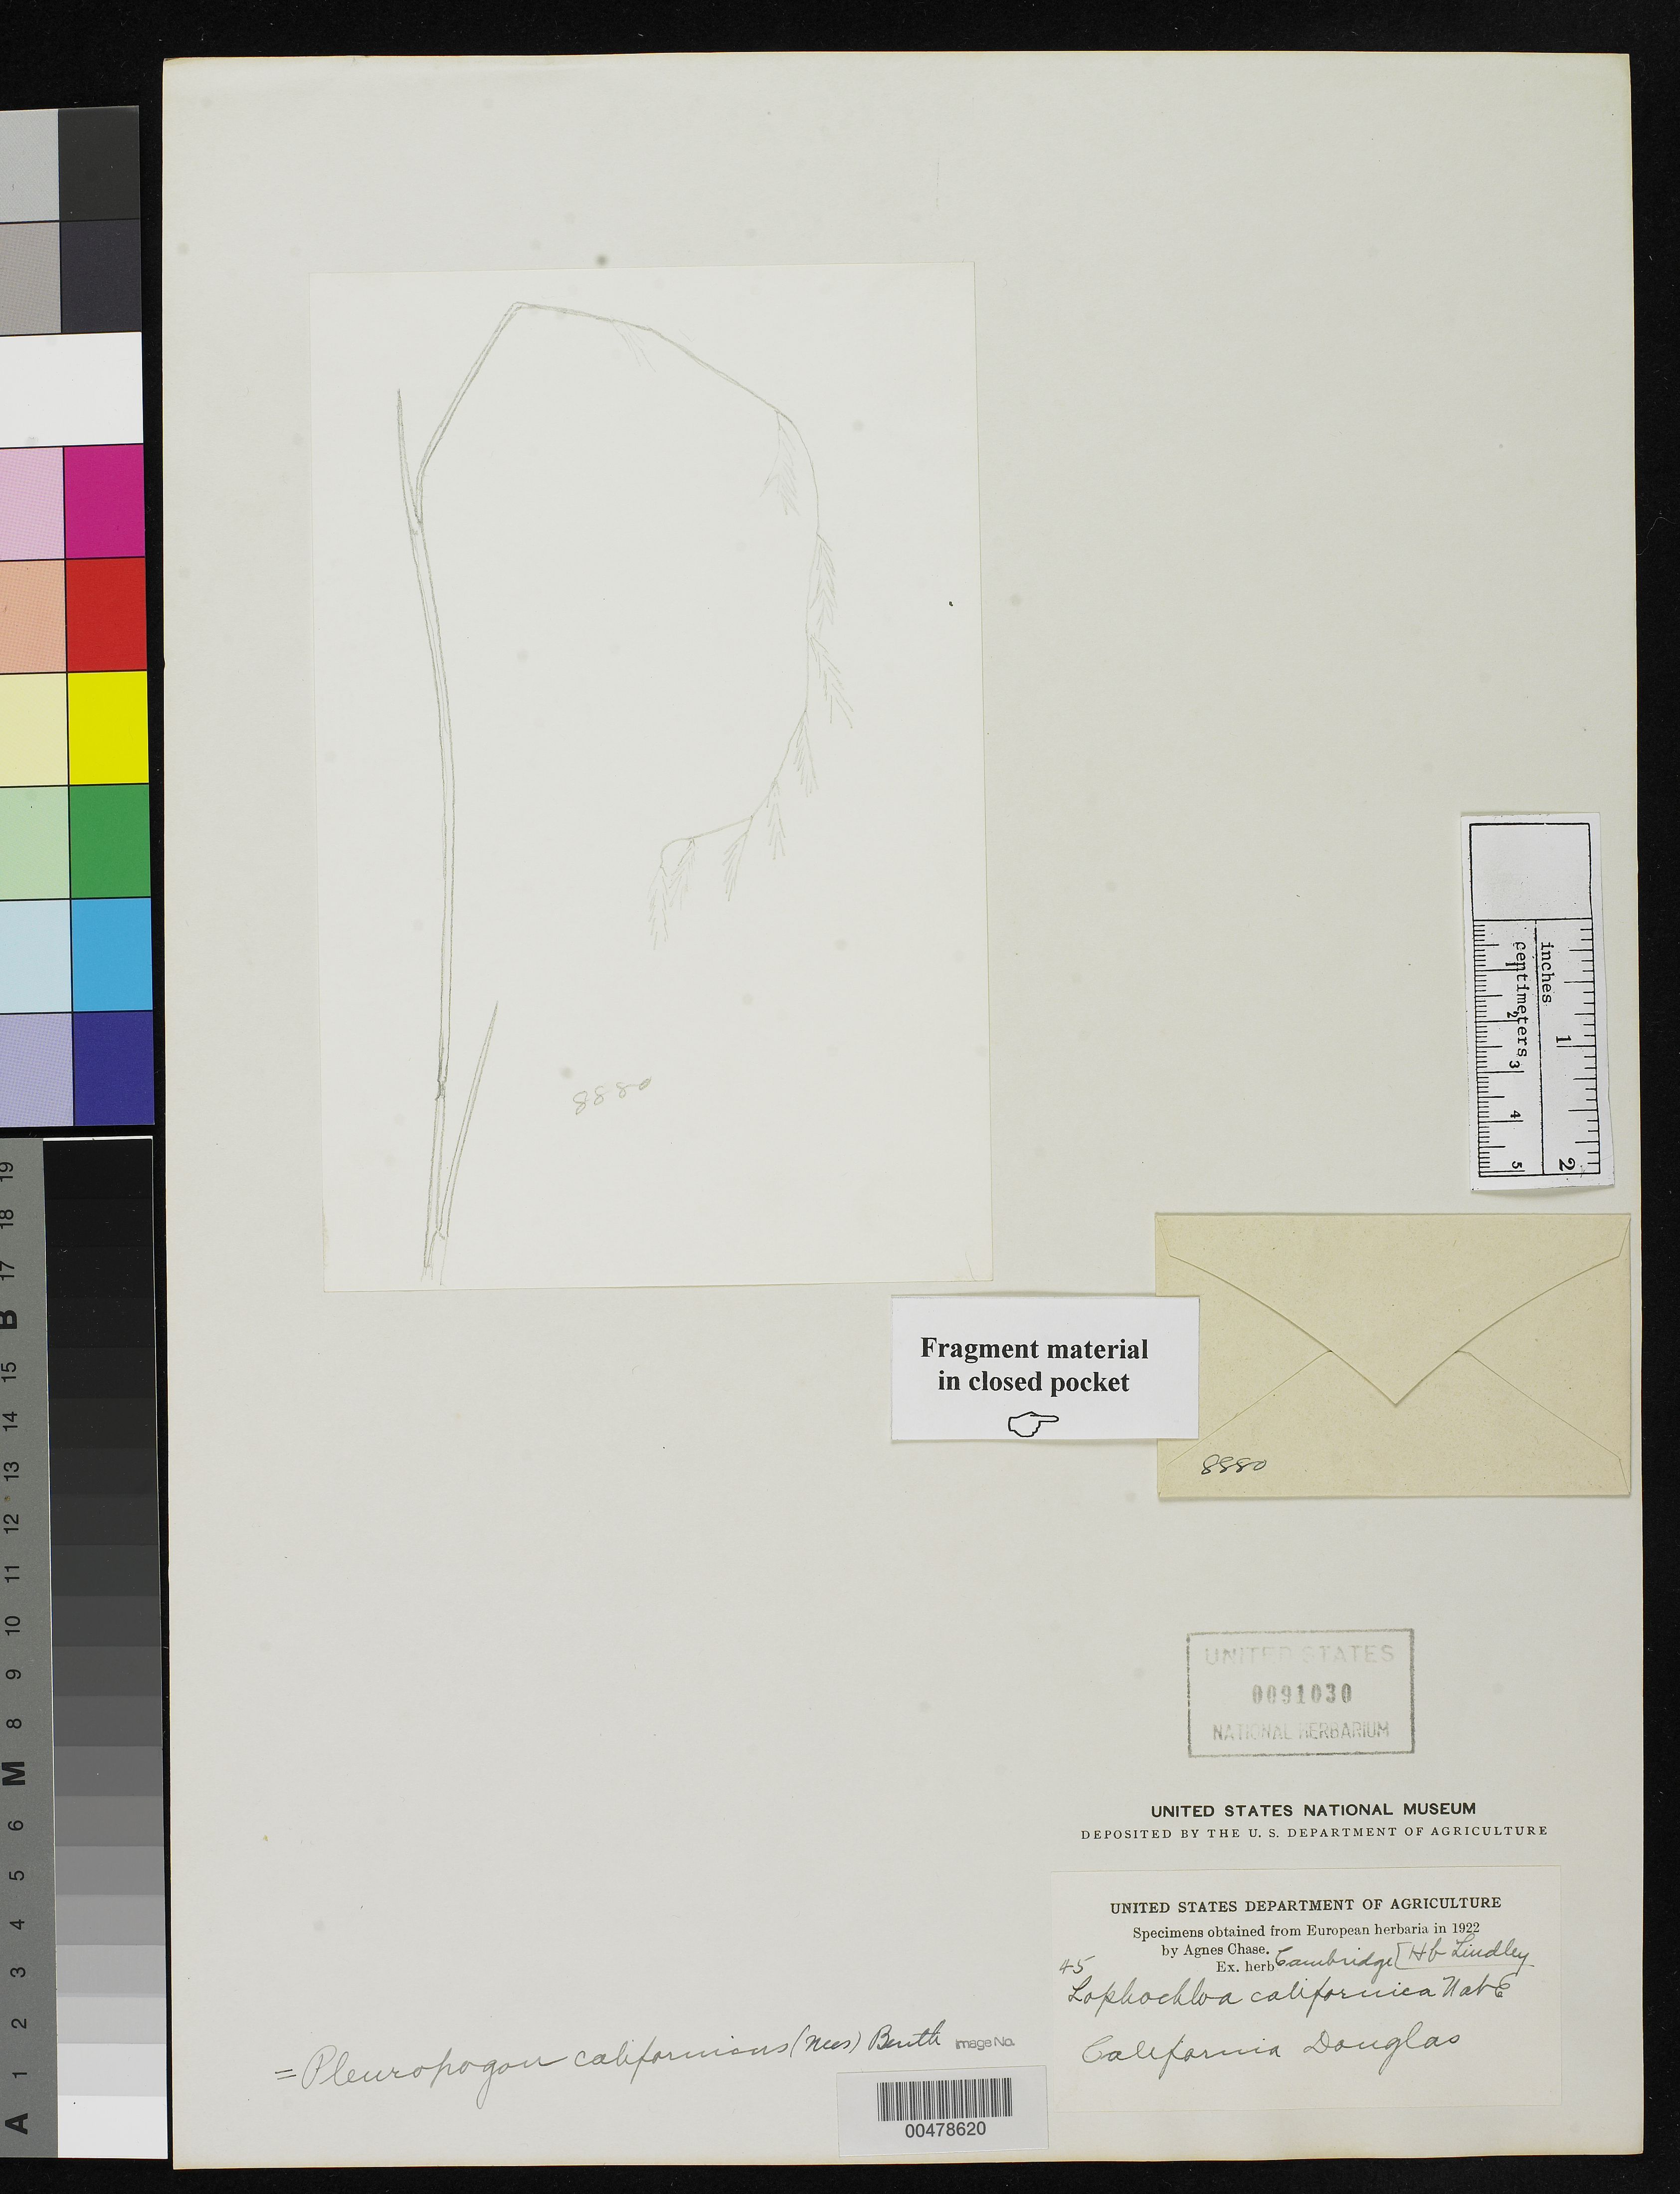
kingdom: Plantae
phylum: Tracheophyta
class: Liliopsida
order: Poales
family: Poaceae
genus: Lophochlaena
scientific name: Lophochlaena californica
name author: Nees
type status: Isoneotype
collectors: D. Douglas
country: United States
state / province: California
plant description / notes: Fragment of type specimen ex herb. Cambridge. Drawing attached.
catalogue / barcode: US 91030